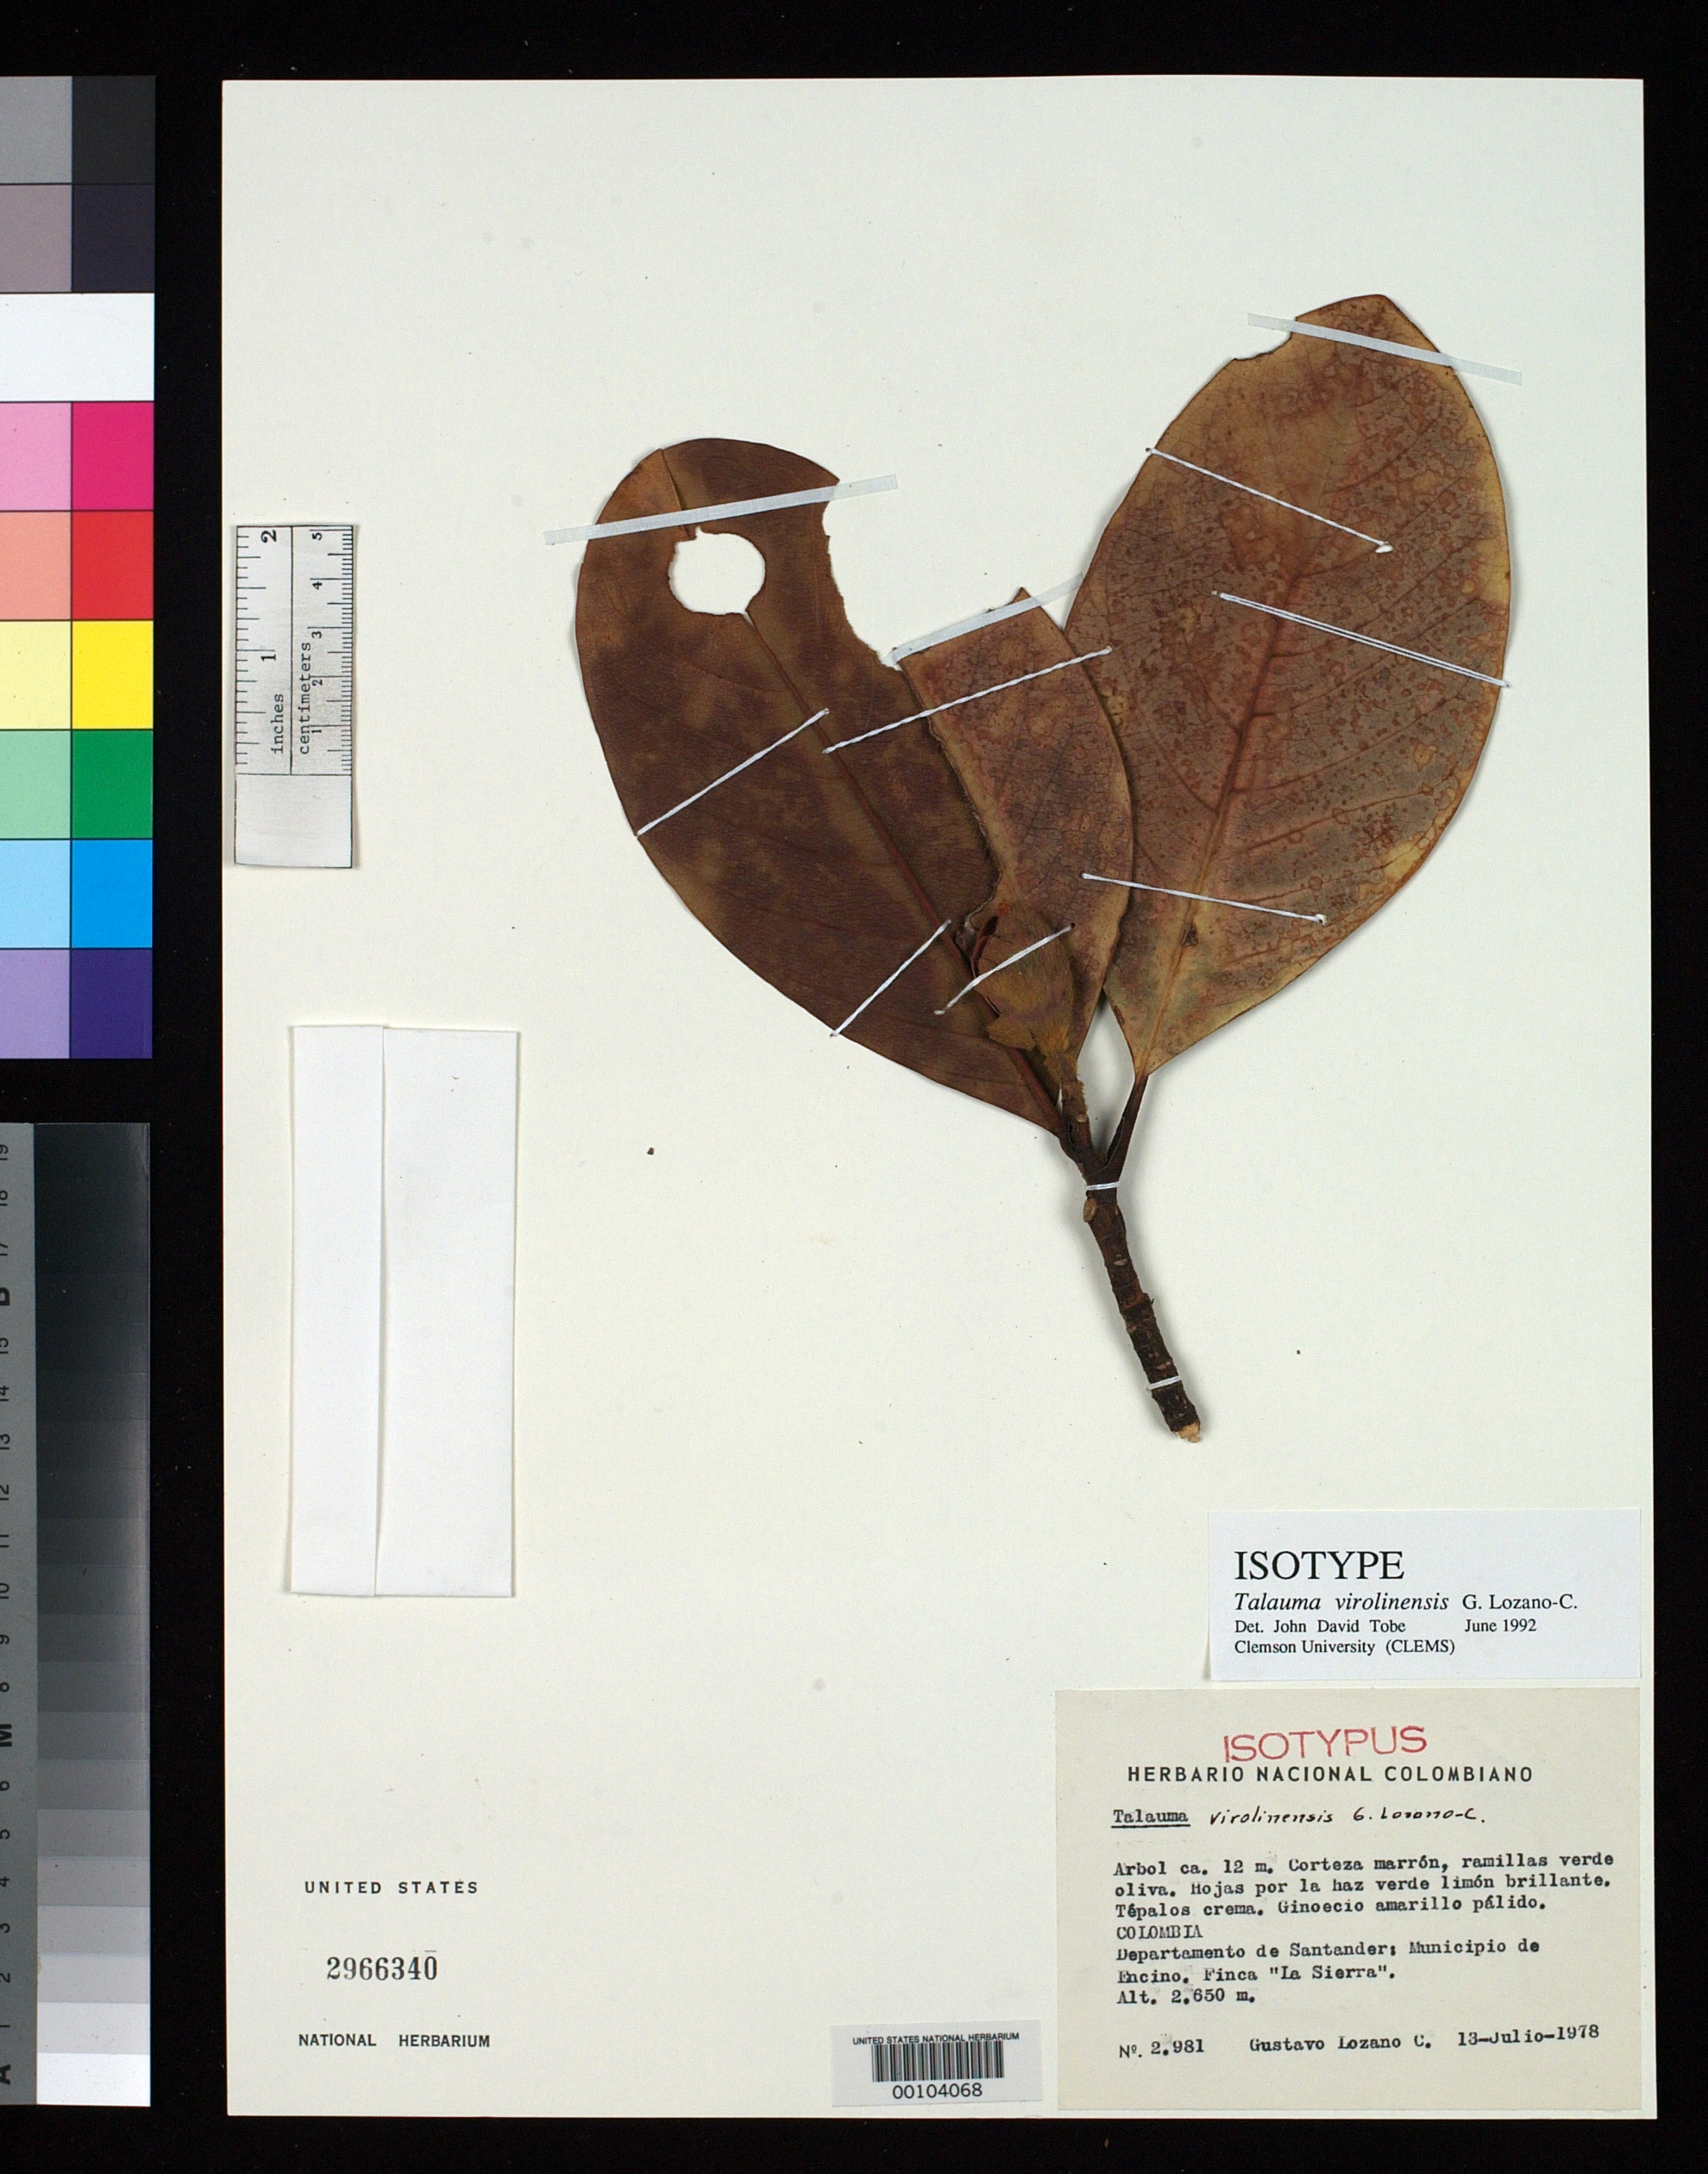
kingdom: Plantae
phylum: Tracheophyta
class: Magnoliopsida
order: Magnoliales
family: Magnoliaceae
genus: Talauma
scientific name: Talauma virolinensis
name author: Lozano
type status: Isotype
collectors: G. Lozano-Contreras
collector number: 2981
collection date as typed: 13 Jul 1978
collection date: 1978-07-13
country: Colombia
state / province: Santander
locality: Encino, Finca "La Sierra".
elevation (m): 2650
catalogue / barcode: US 2966340